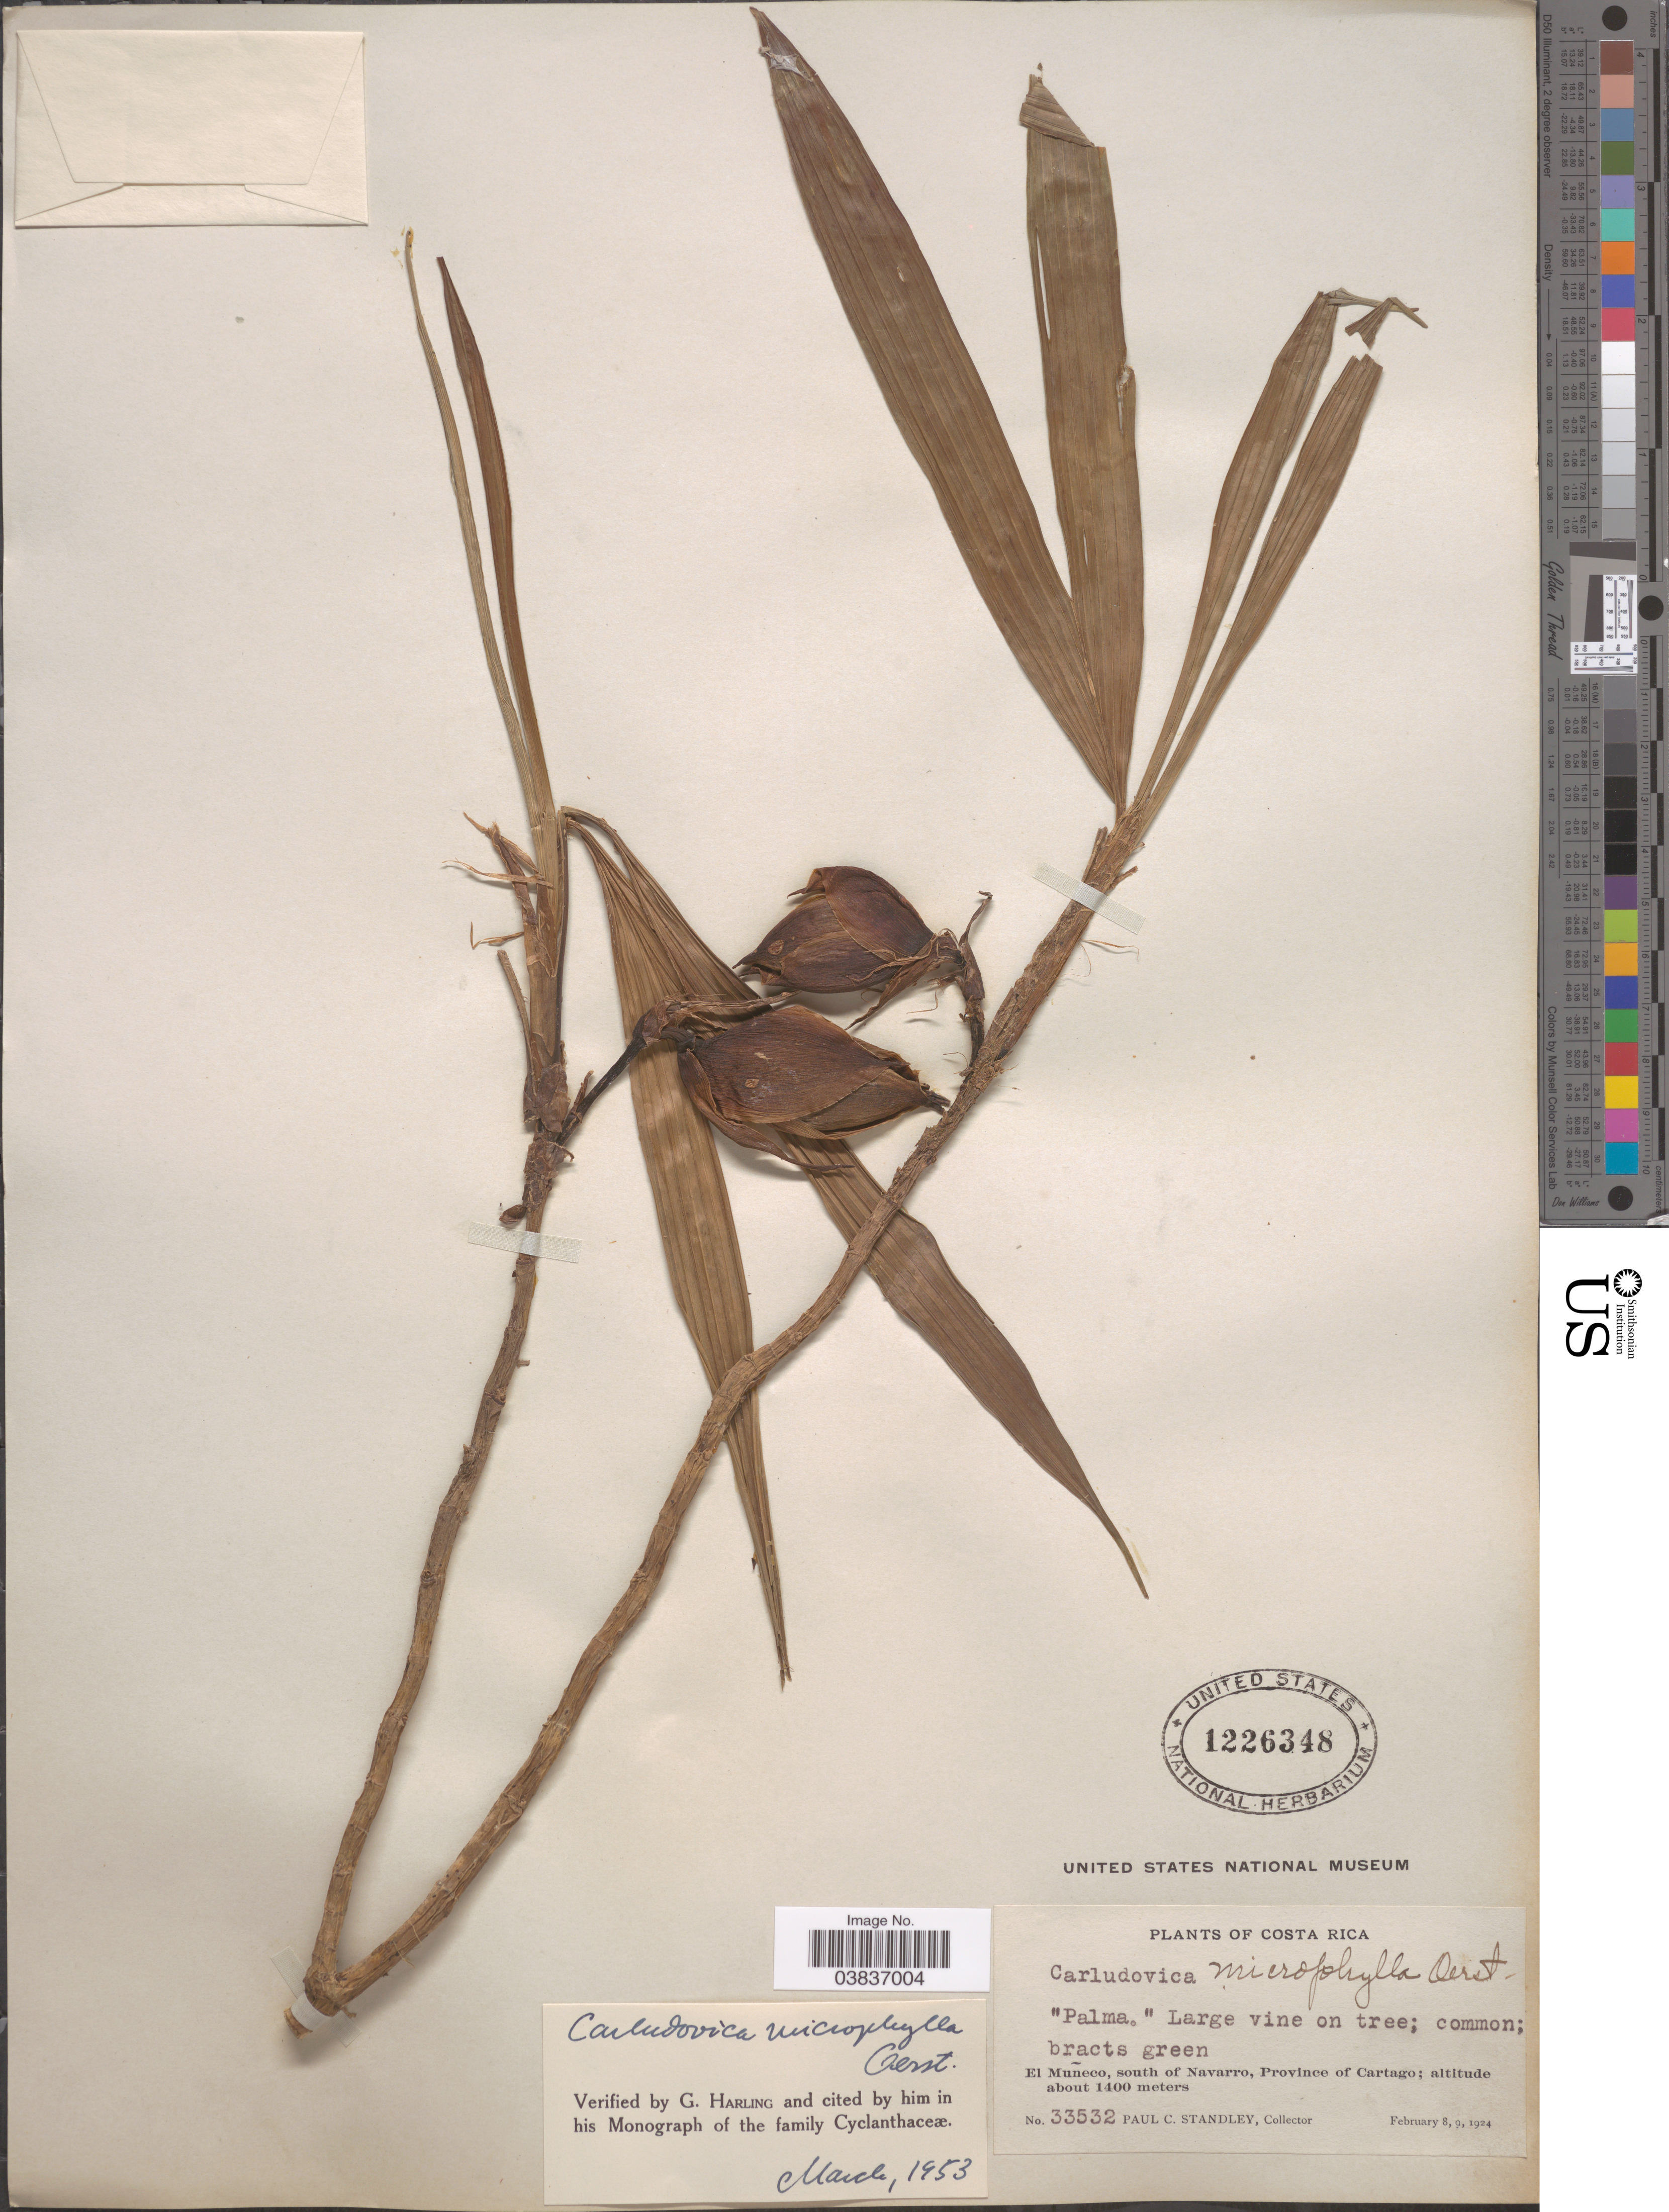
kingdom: Plantae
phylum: Tracheophyta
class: Liliopsida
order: Pandanales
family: Cyclanthaceae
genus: Asplundia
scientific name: Asplundia microphylla subsp. microphylla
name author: Harling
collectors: P. C. Standley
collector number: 33532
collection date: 1924-02-08/1924-02-09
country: Costa Rica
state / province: Cartago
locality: El Muñeco, south of Navarro.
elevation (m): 1400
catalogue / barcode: US 1226348